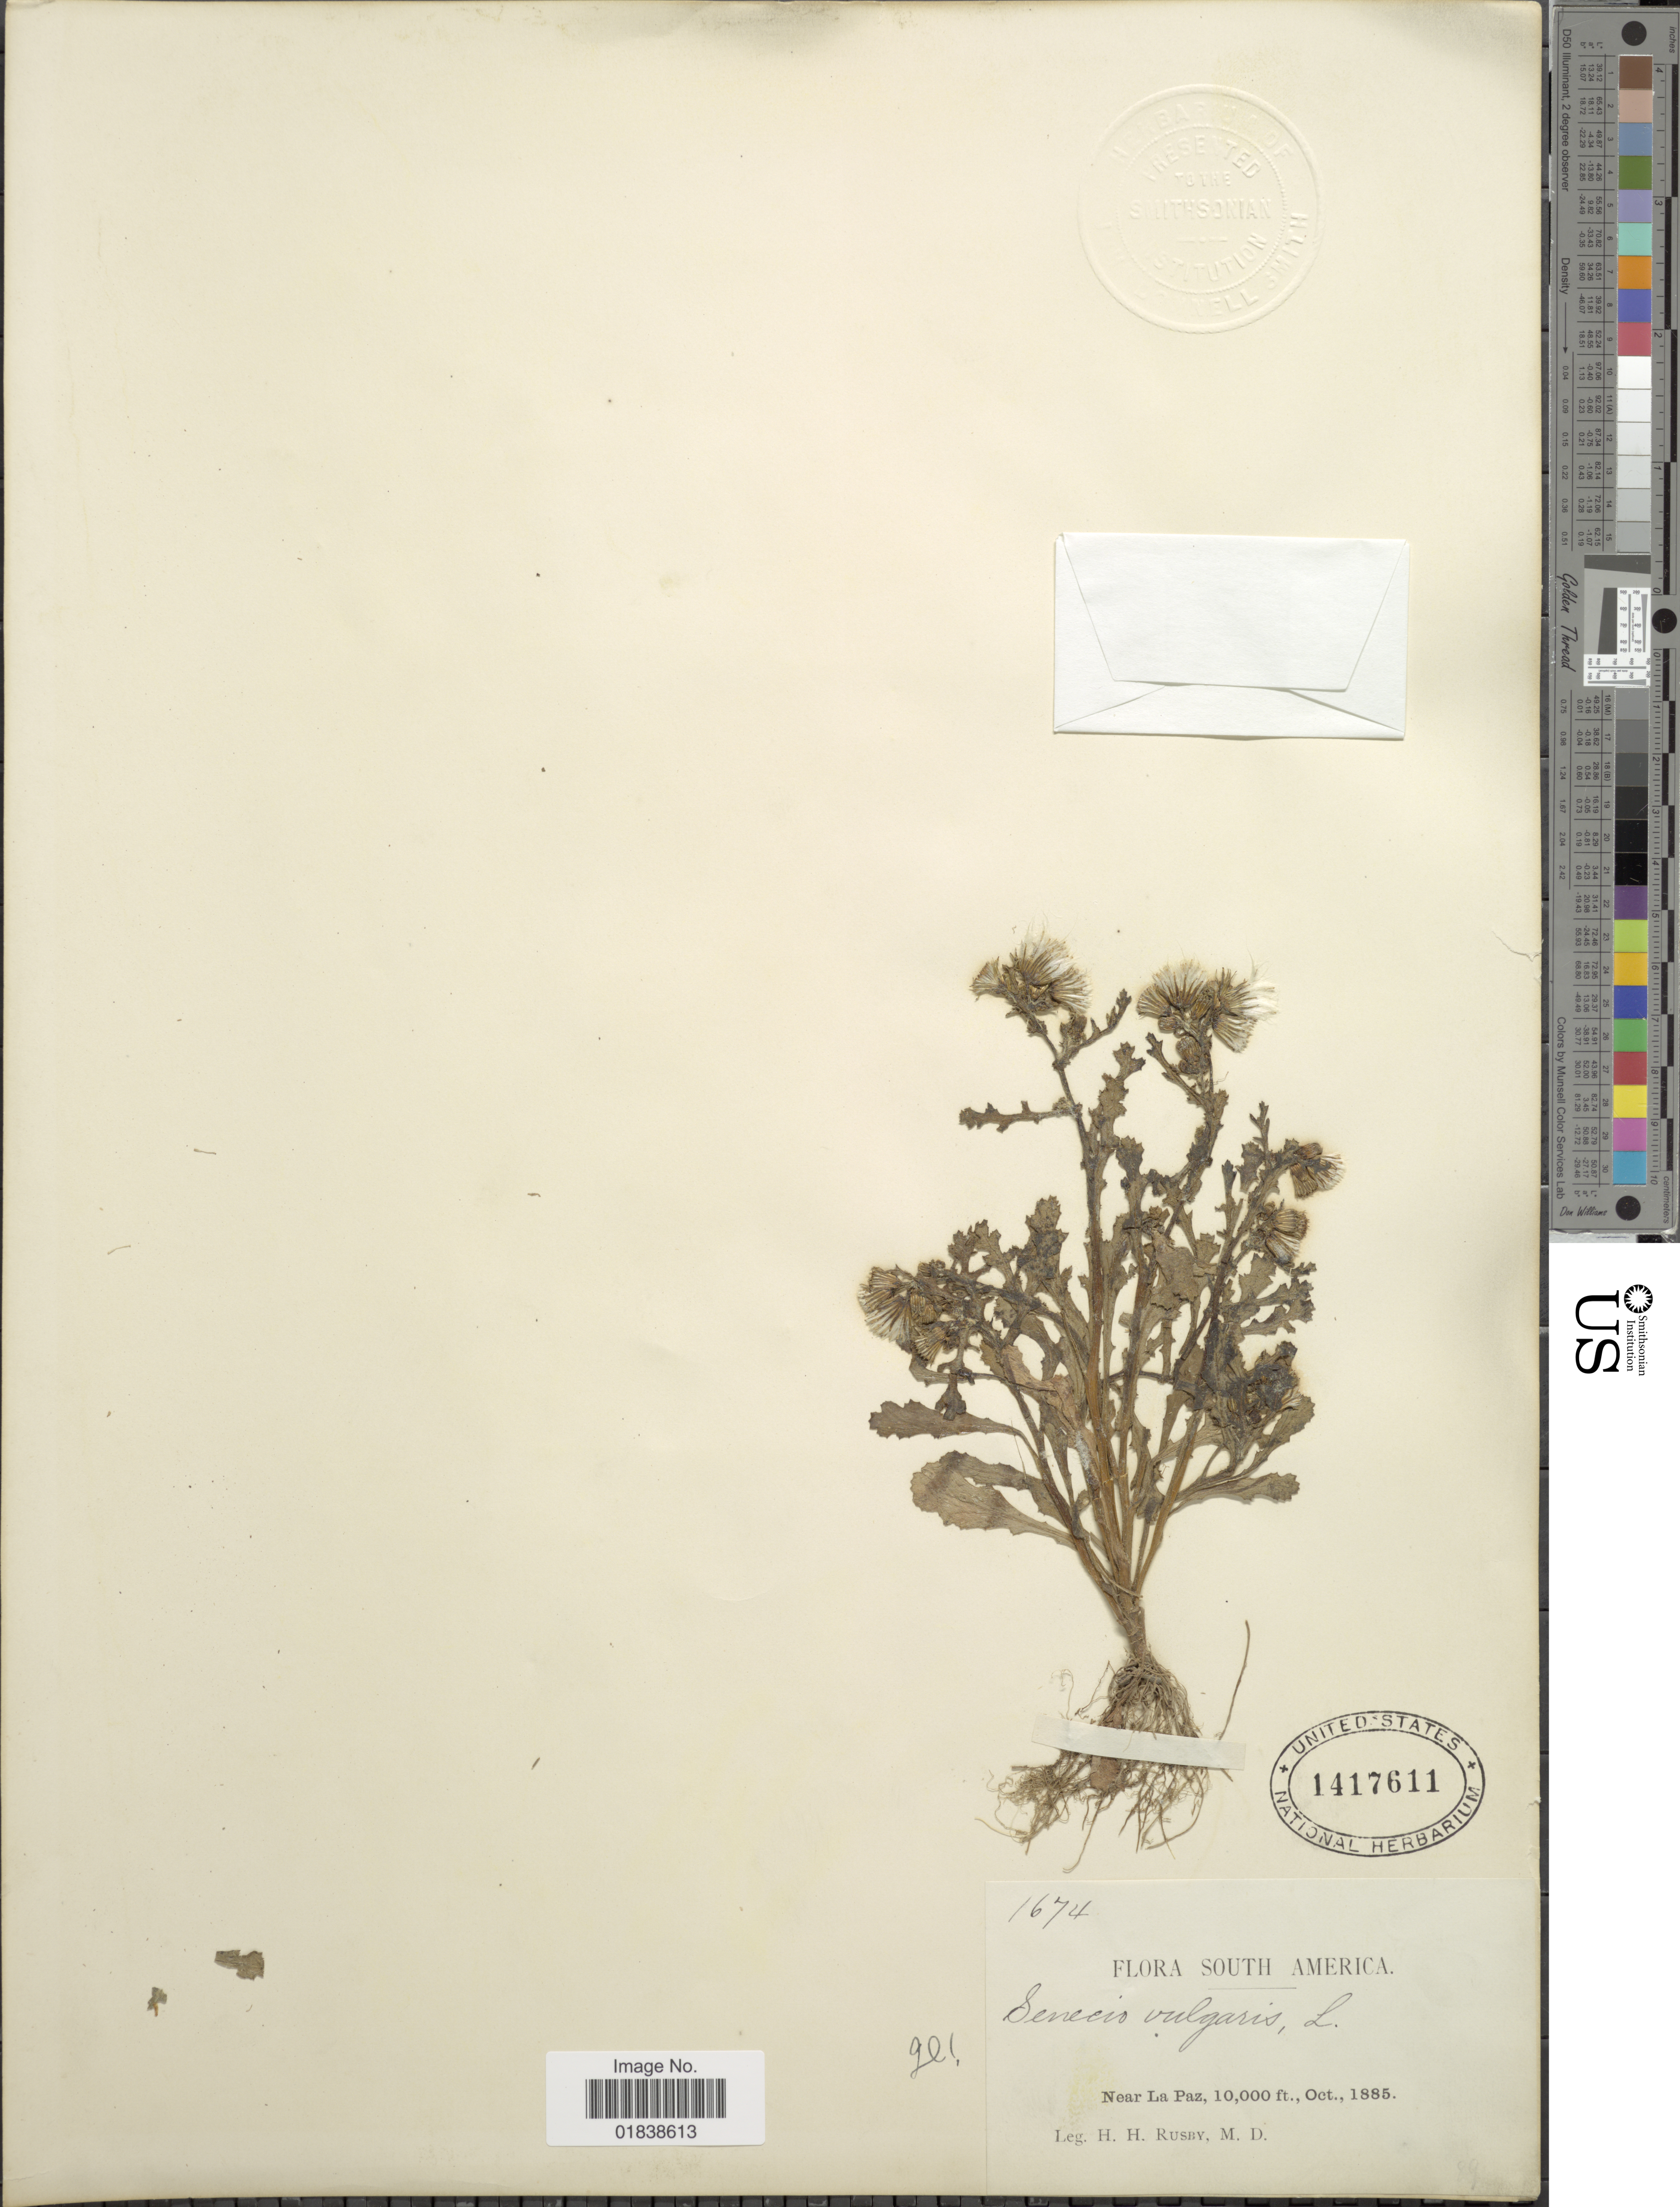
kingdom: Plantae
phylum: Tracheophyta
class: Magnoliopsida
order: Asterales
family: Asteraceae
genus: Senecio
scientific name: Senecio vulgaris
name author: L.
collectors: H. H. Rusby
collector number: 1674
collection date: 1885-10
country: Bolivia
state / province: La Paz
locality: Near La Paz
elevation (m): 3048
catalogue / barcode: US 1417611